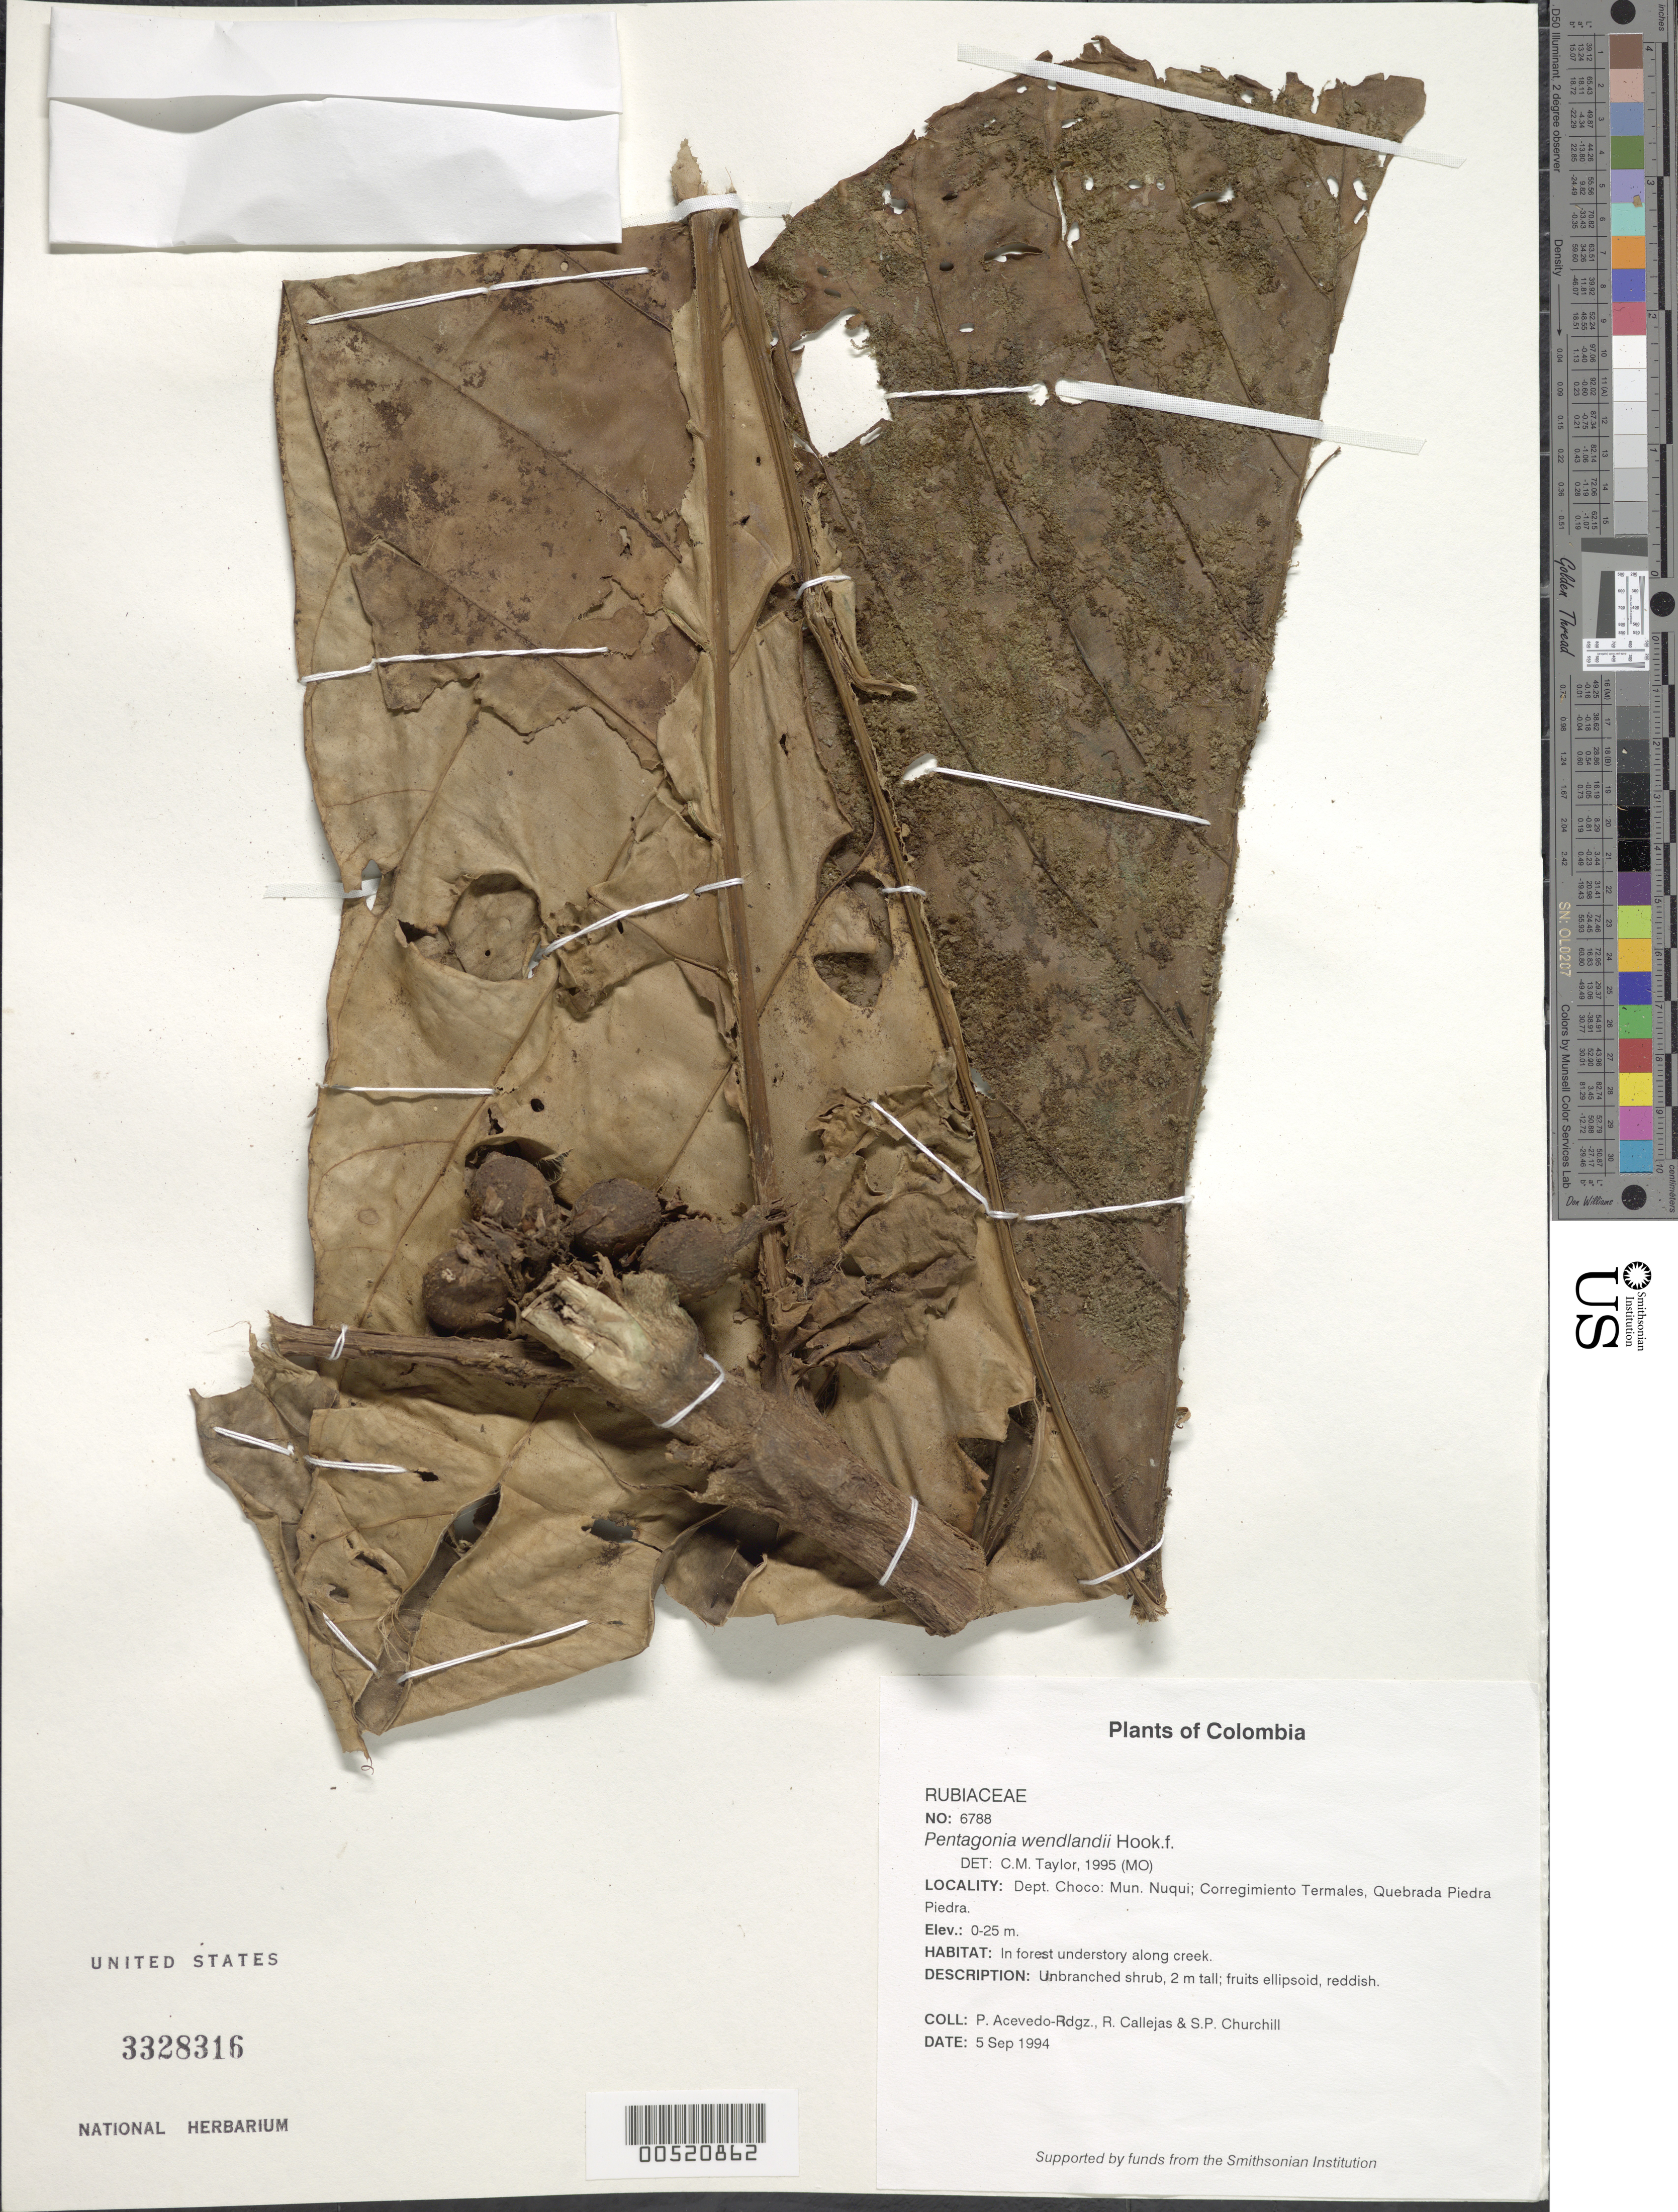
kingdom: Plantae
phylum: Tracheophyta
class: Magnoliopsida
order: Gentianales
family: Rubiaceae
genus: Pentagonia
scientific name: Pentagonia wendlandii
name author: Hook. f.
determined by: Taylor, Charlotte M.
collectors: P. Acevedo-Rodr., R. Callejas & S. Churchill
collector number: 6788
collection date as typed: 05 Sep 1994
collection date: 1994-09-05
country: Colombia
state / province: Chocó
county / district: Nuqui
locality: Depart. Choco; Mun. Nuqui; Corregimiento Termales. Quebrada Piedra Piedra.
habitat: In forest understory along creek.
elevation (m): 0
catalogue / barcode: US 3328316